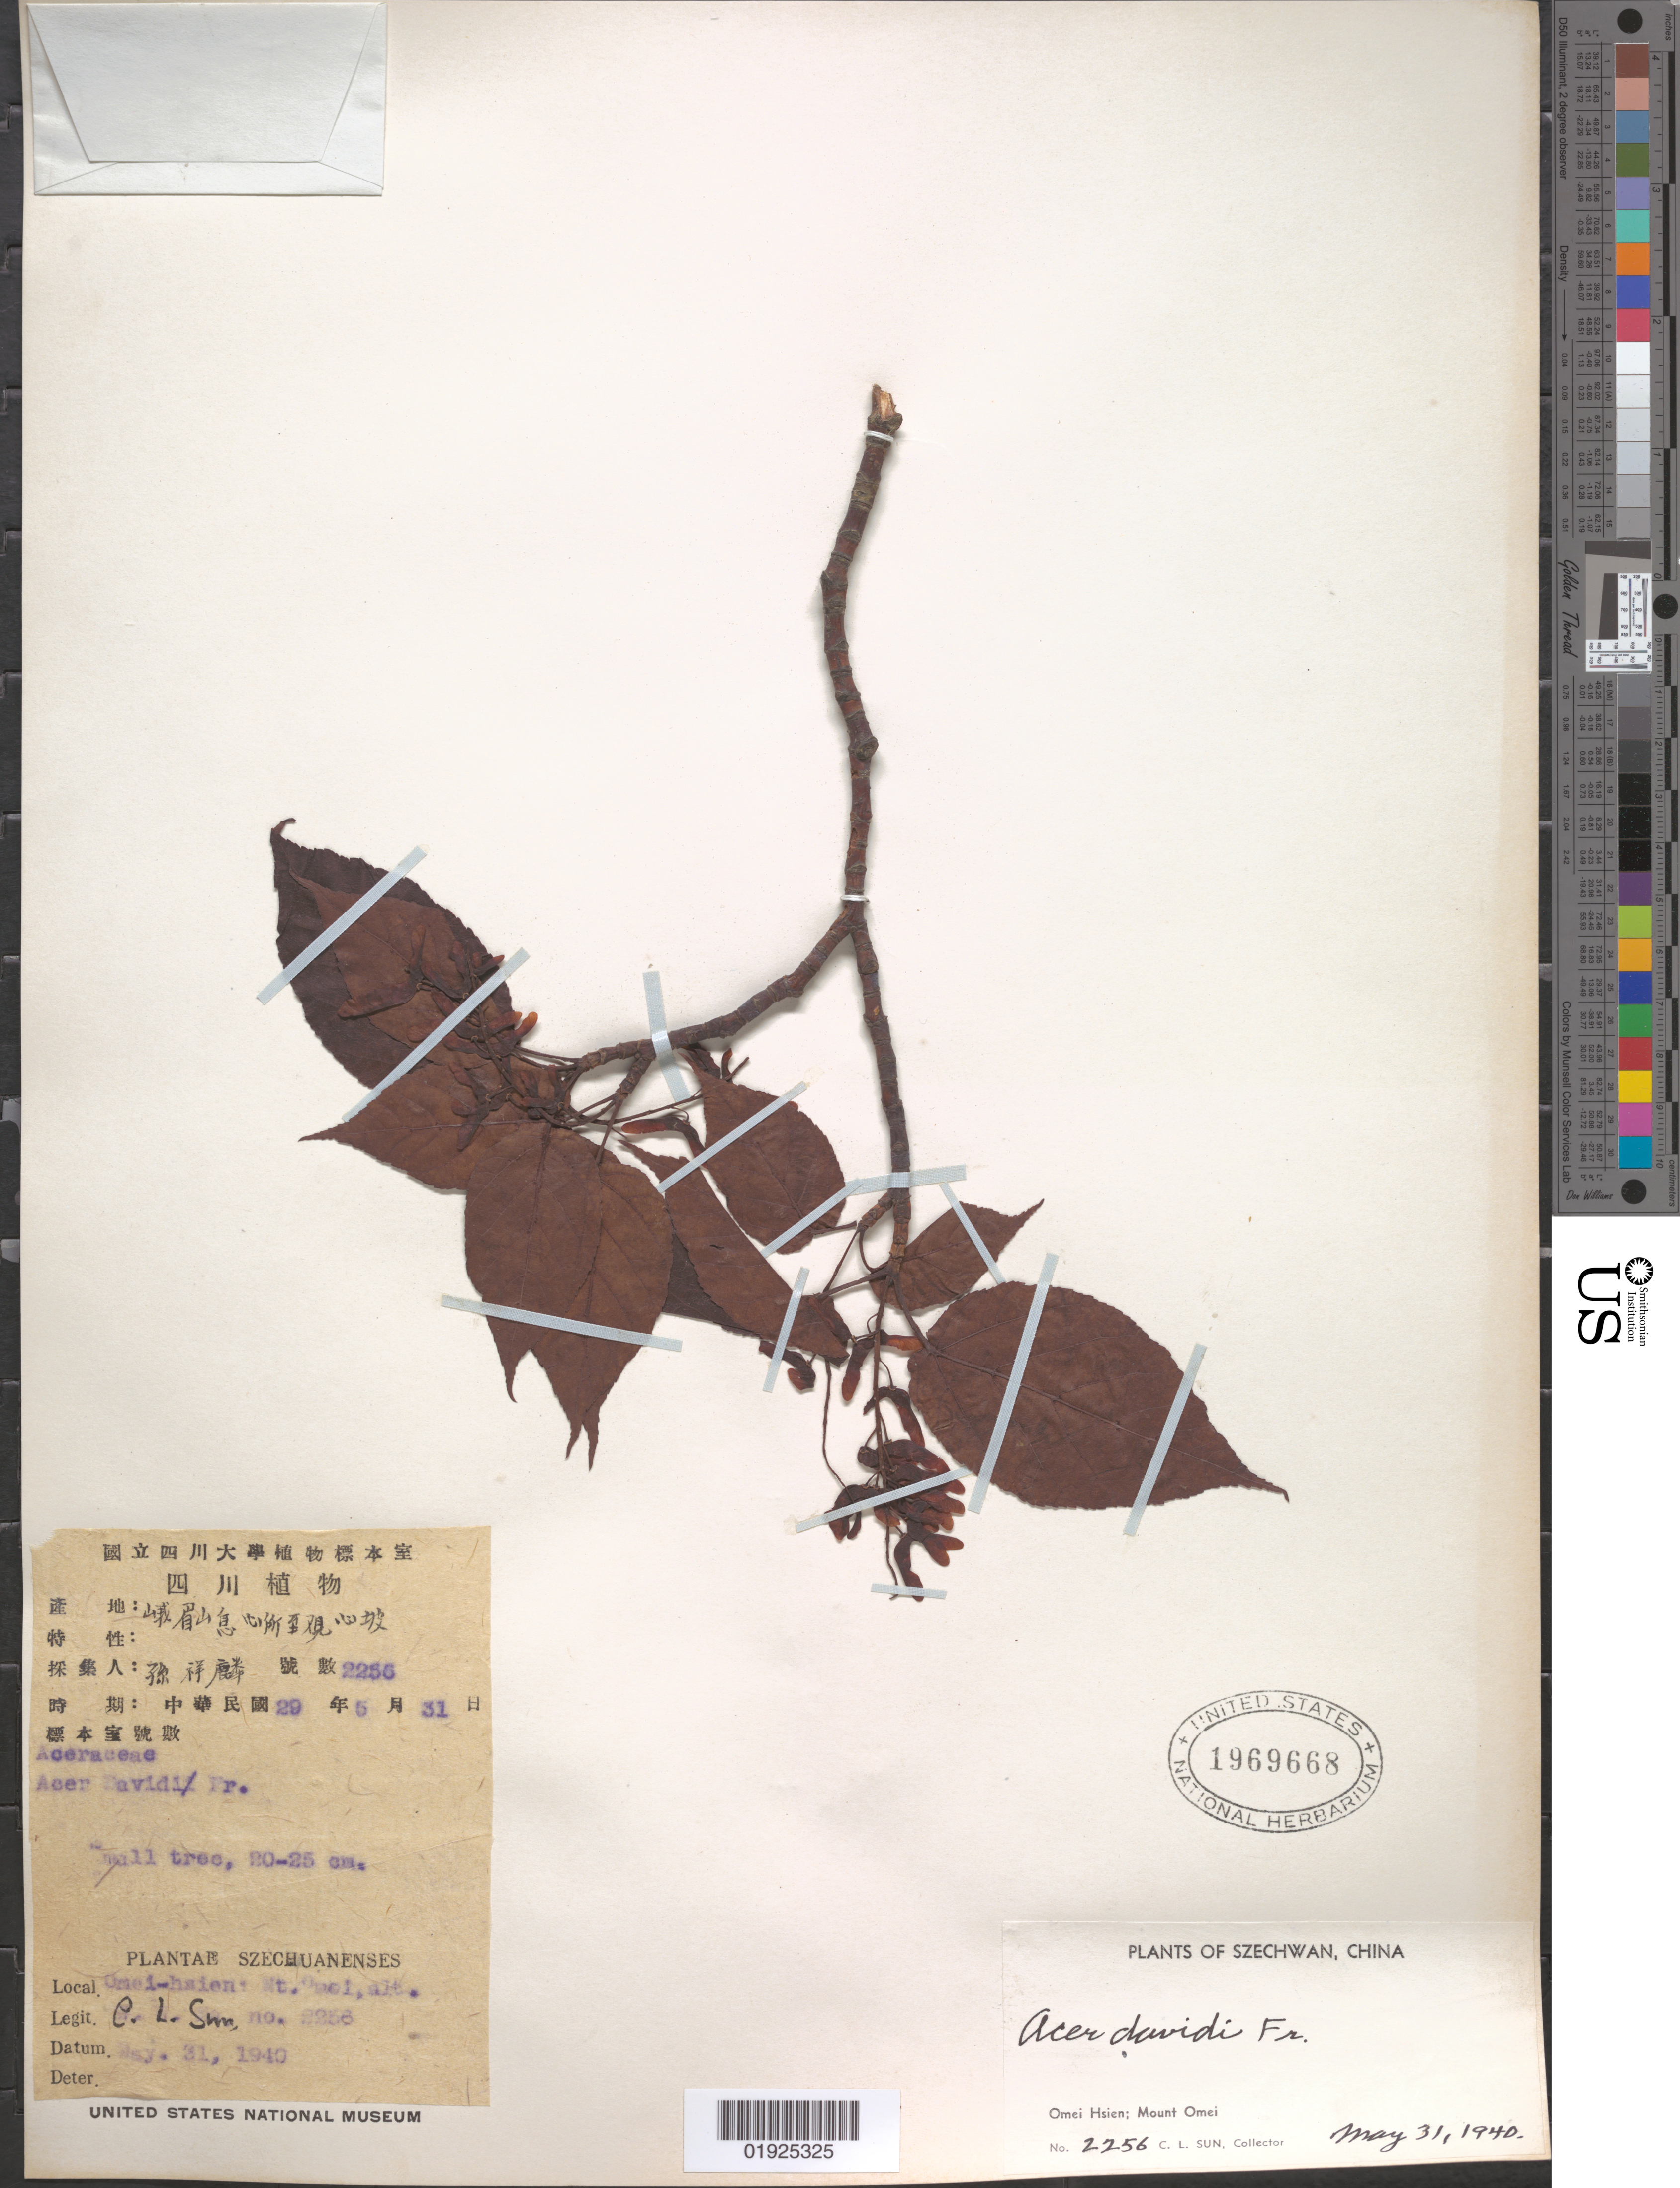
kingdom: Plantae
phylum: Tracheophyta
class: Magnoliopsida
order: Sapindales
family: Sapindaceae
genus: Acer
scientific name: Acer sikkimense subsp. davidii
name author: (Franch.) Wesm.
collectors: C. Sun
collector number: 2256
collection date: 1940-05-31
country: China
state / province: Sichuan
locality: Szechwan [Sichuan], Omei Hsien, Mount Omei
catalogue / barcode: US 1969668